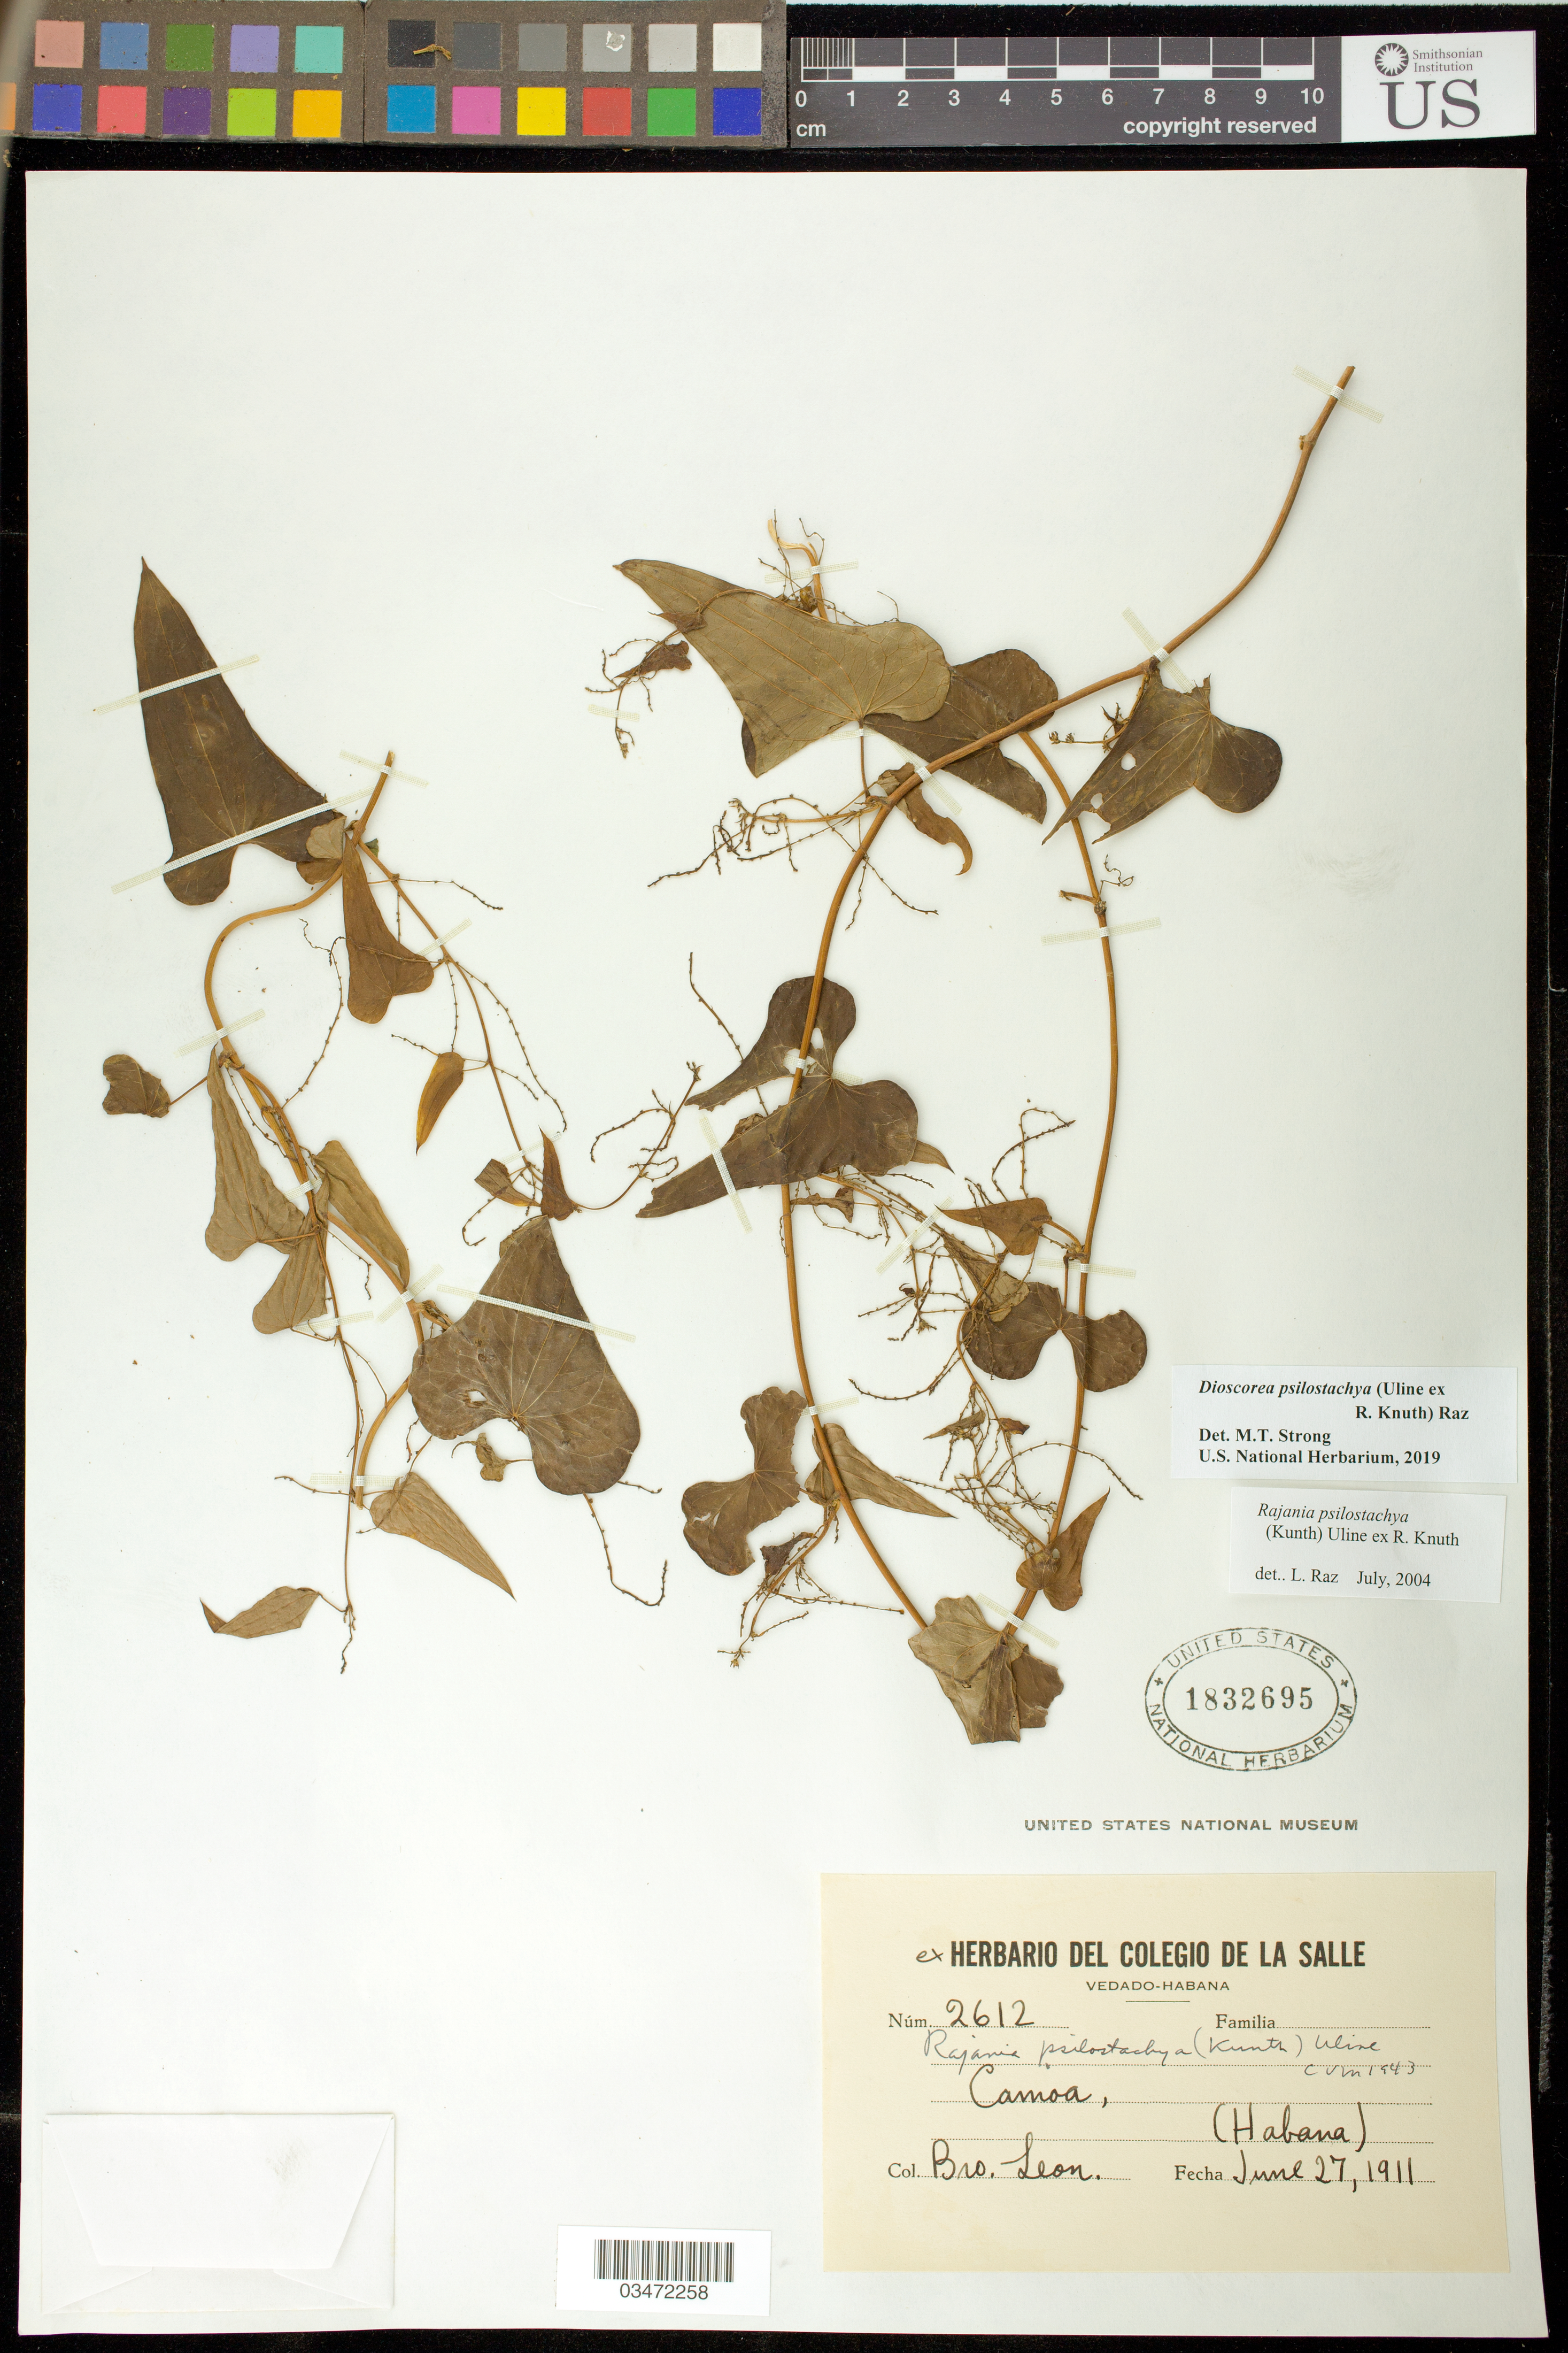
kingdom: Plantae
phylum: Tracheophyta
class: Liliopsida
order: Dioscoreales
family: Dioscoreaceae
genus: Dioscorea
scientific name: Dioscorea psilostachya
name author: (Kunth) Raz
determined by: Strong, M. T., (US), Smithsonian Institution - National Museum of Natural History (UNITED STATES)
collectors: Bro. León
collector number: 2612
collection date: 1911-06-27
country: Cuba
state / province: Mayabeque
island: Cuba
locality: Camoa (Habana)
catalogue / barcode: US 1832695